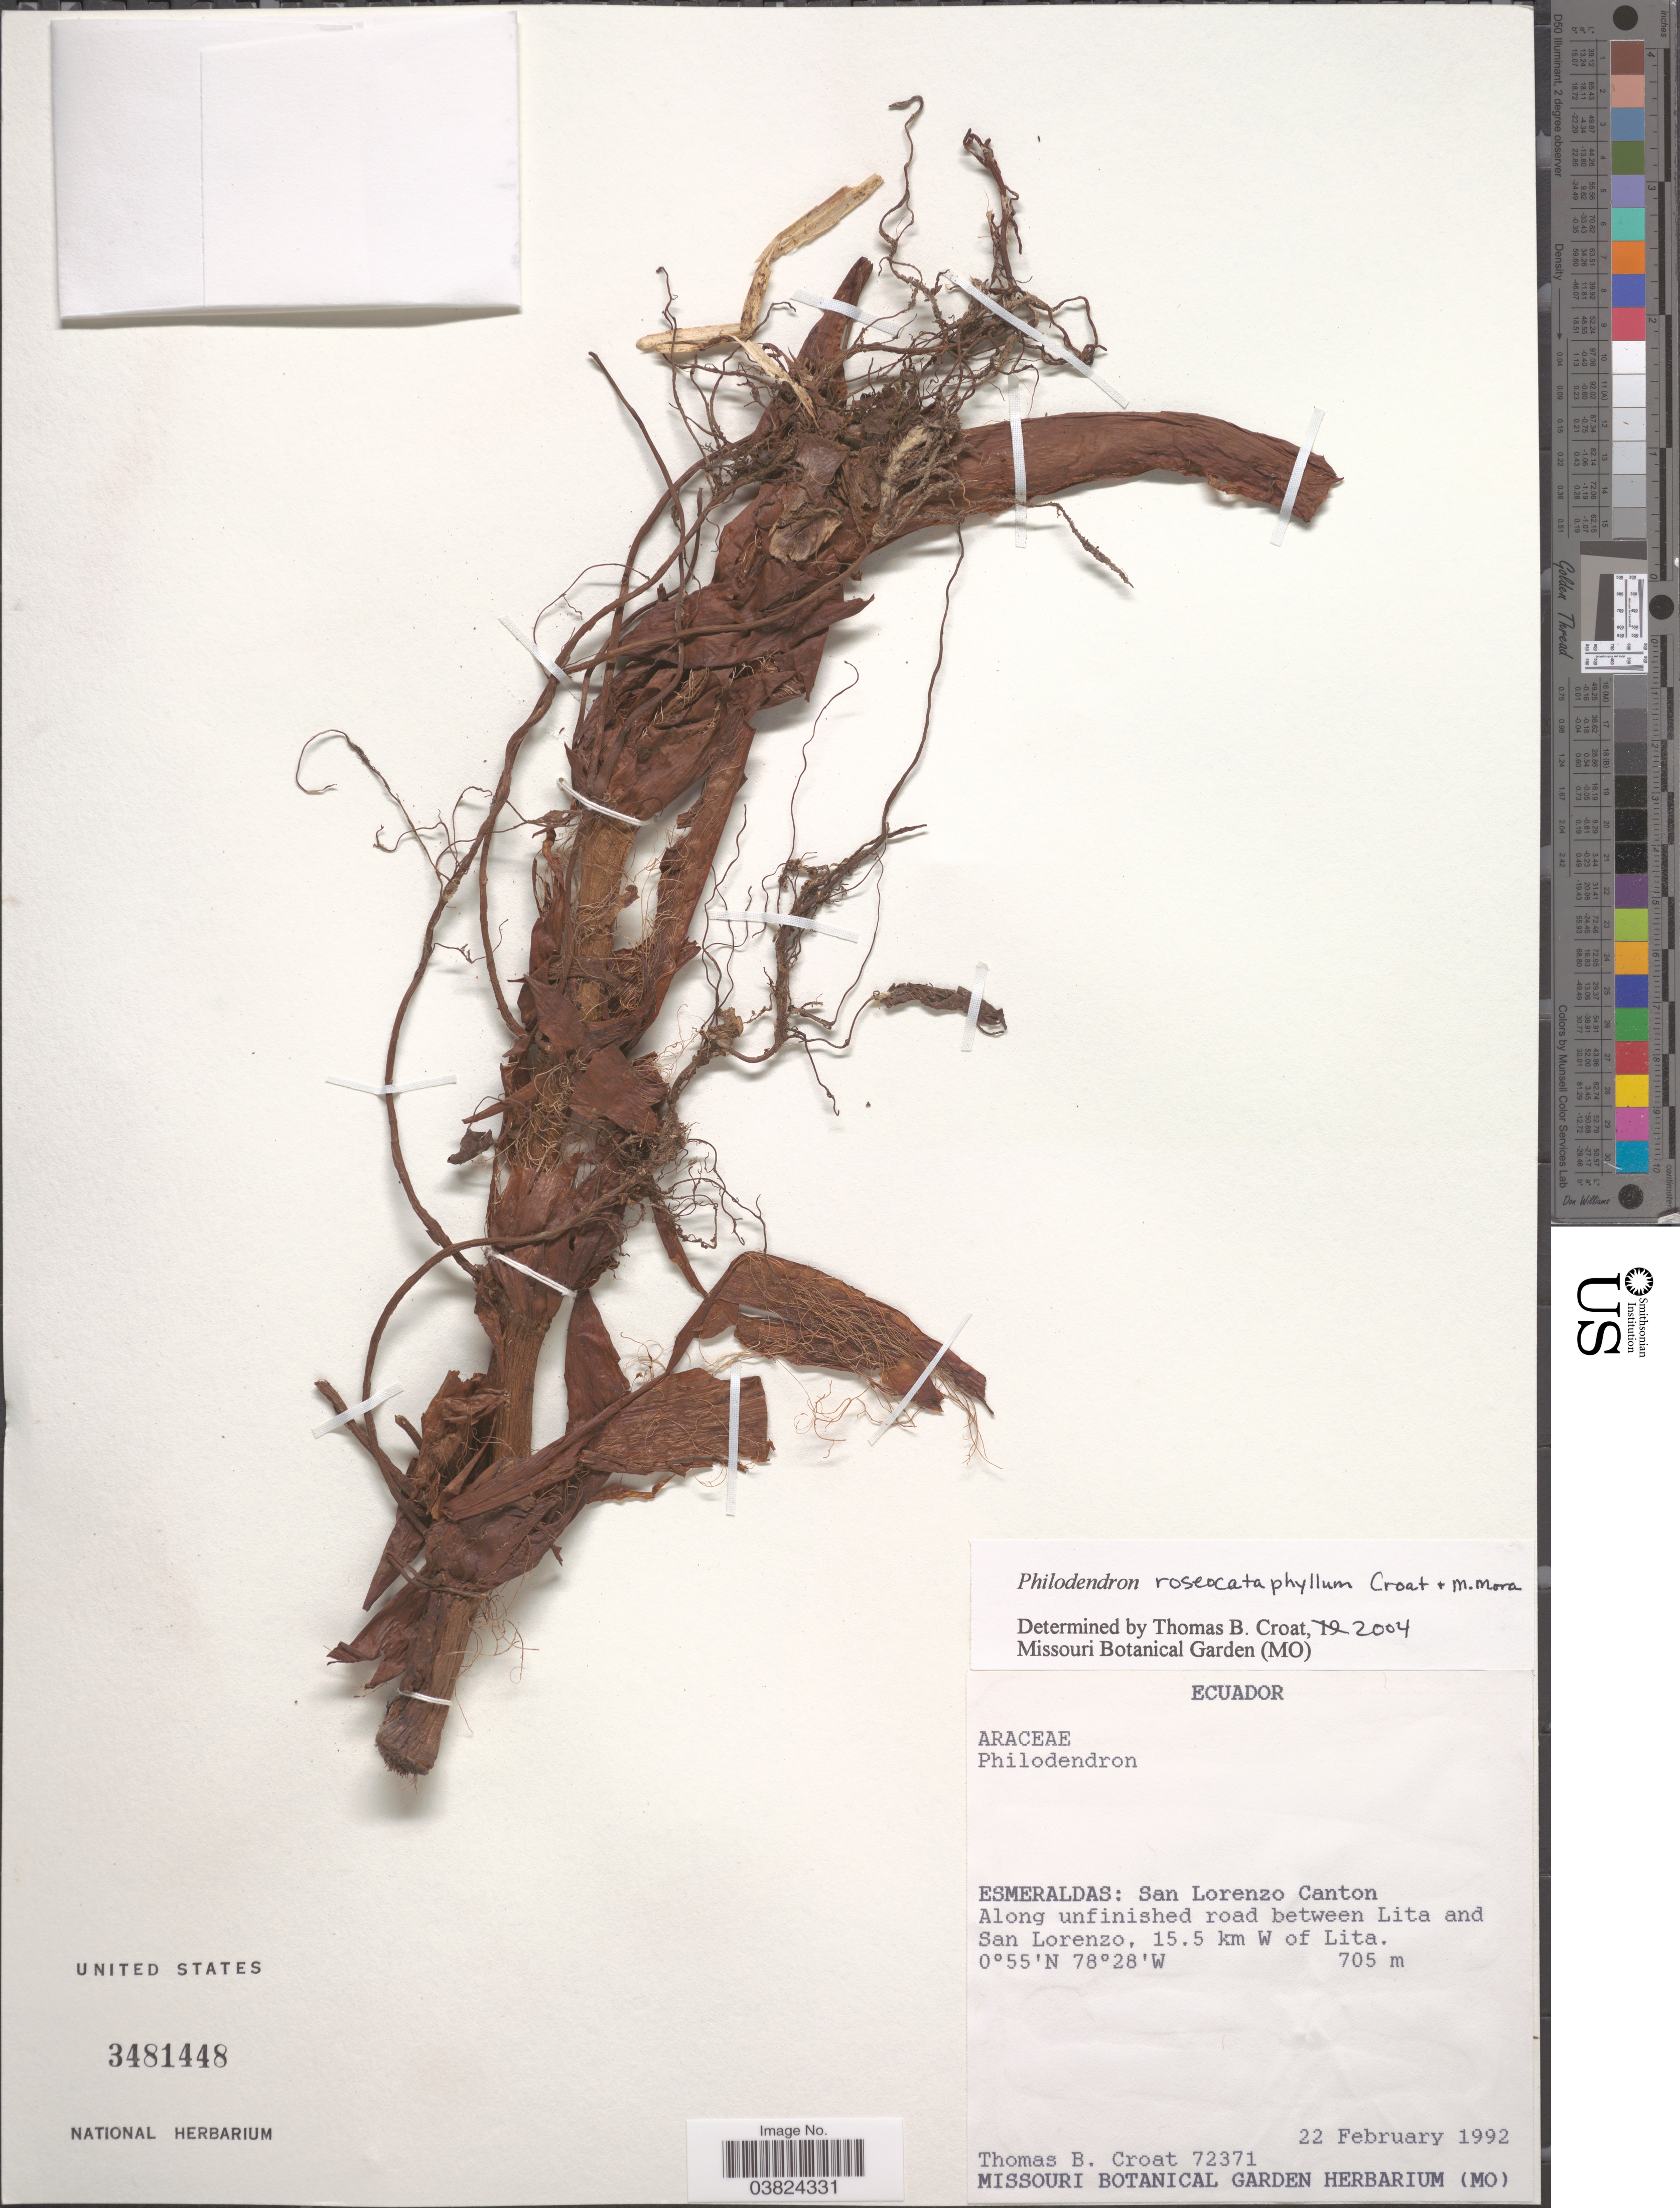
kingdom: Plantae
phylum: Tracheophyta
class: Liliopsida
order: Alismatales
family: Araceae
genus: Philodendron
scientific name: Philodendron roseocataphyllum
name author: Croat & M.M. Mora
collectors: T. B. Croat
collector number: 72371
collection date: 1992-02-22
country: Ecuador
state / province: Esmeraldas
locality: San Lorenzo Canton. Along unfinished road between Lita and San Lorenzo, 15.5 km W of Lita.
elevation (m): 705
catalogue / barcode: US 3481448